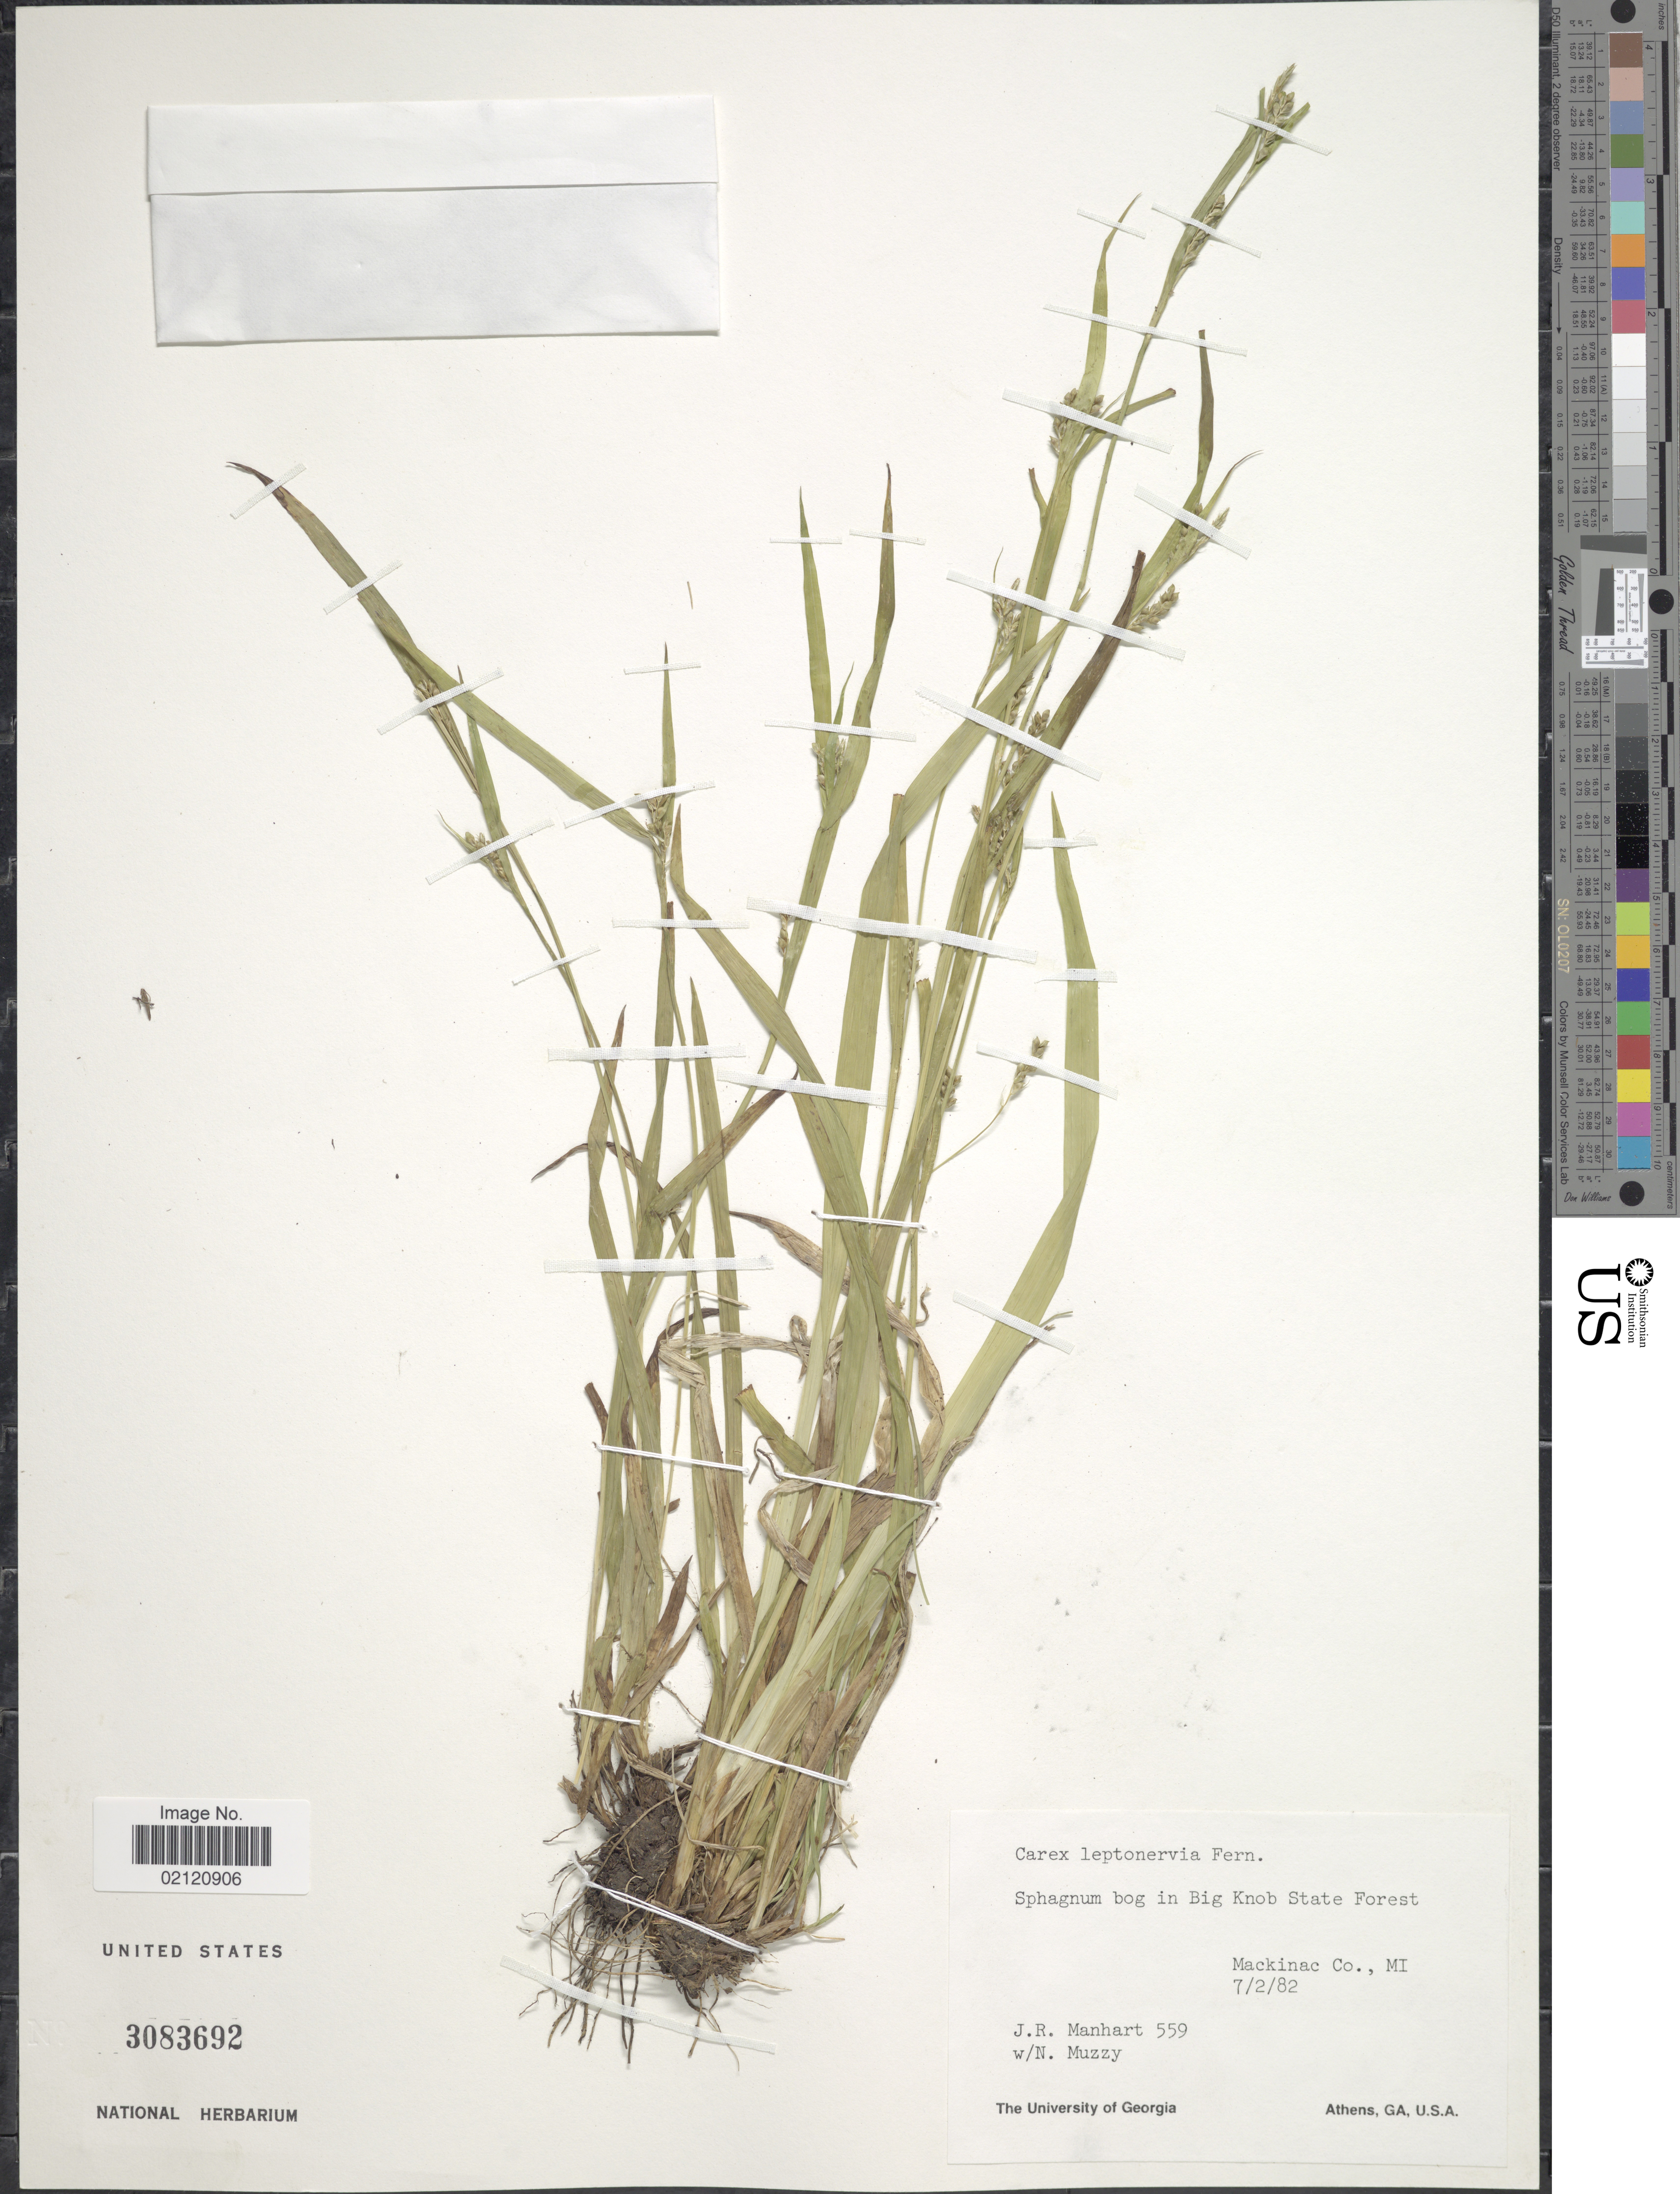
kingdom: Plantae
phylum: Tracheophyta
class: Liliopsida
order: Poales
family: Cyperaceae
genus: Carex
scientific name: Carex leptonervia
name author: (Fernald) Fernald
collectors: J. Manhart & N. Muzzy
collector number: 559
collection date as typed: Transcribed d/m/y: 2/7/82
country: United States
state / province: Missouri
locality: Mackinac Co. MI, Sphagnum bog in Big Knob State Forest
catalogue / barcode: US 3083692